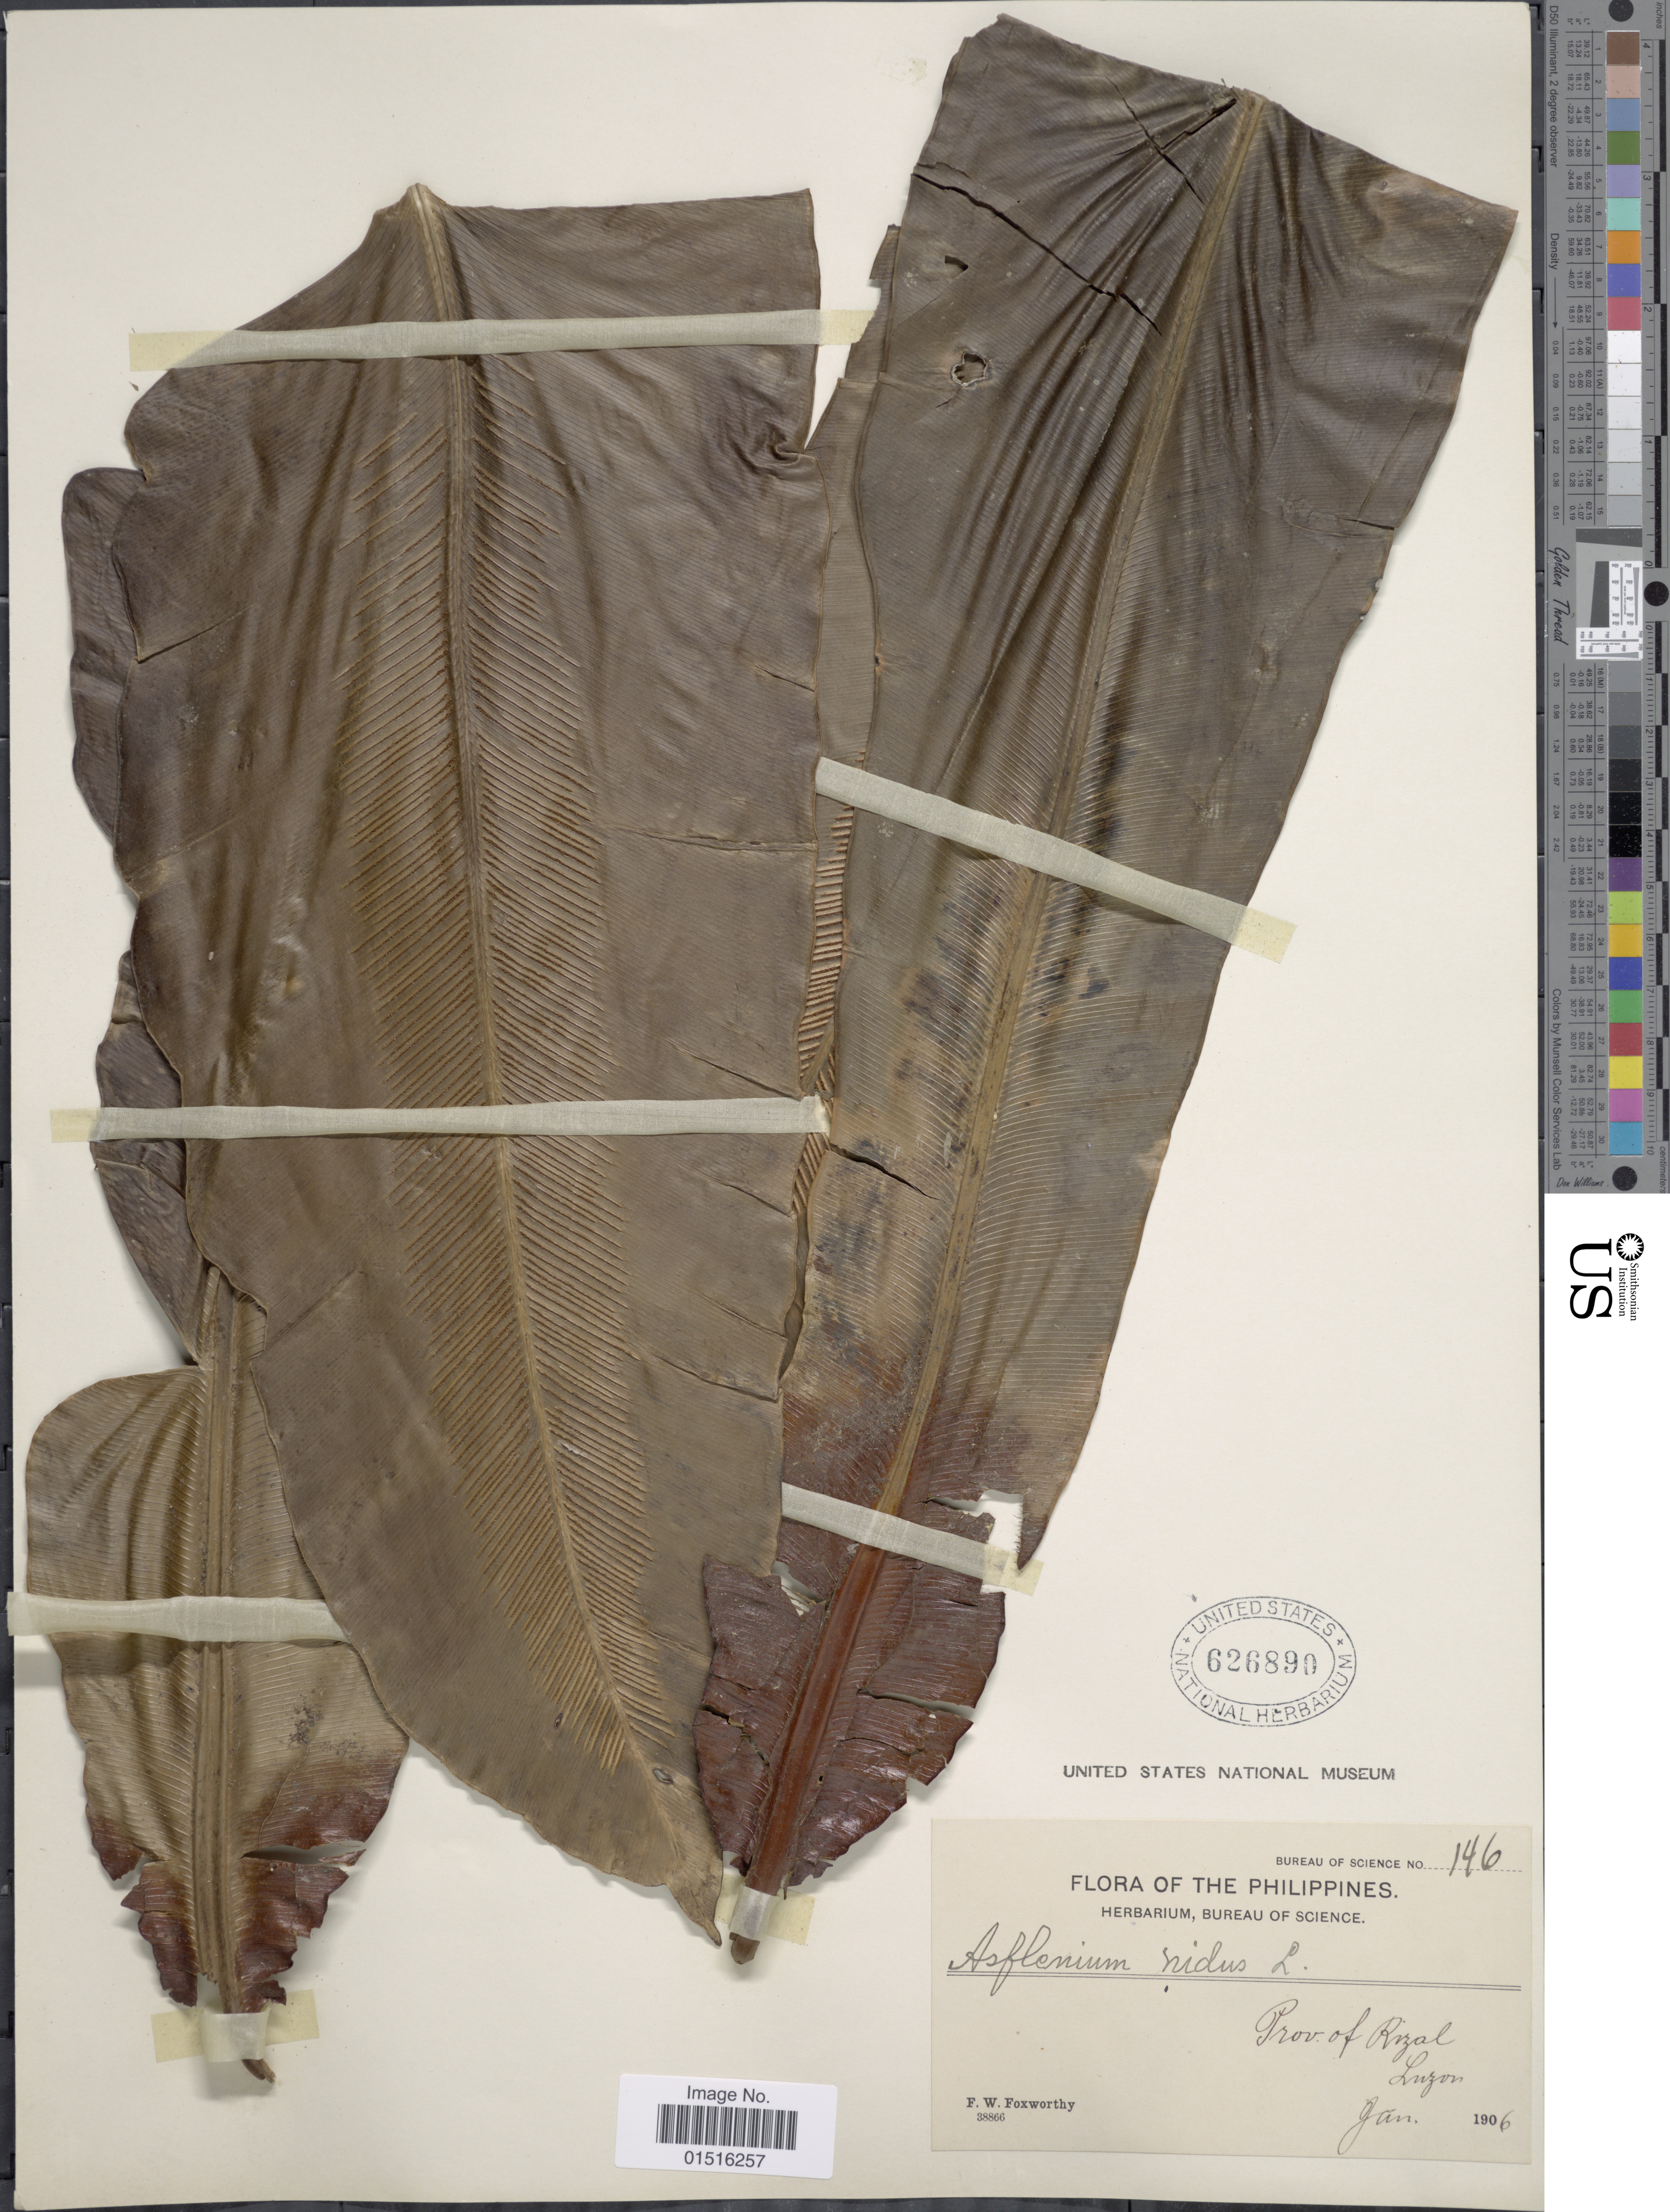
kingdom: Plantae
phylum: Tracheophyta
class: Polypodiopsida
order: Polypodiales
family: Aspleniaceae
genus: Asplenium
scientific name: Asplenium cymbifolium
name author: Christ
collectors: F. W. Foxworthy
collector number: Bureau of Science 146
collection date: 1906-01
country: Philippines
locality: Prov. of Rizal Luzon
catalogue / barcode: US 626890